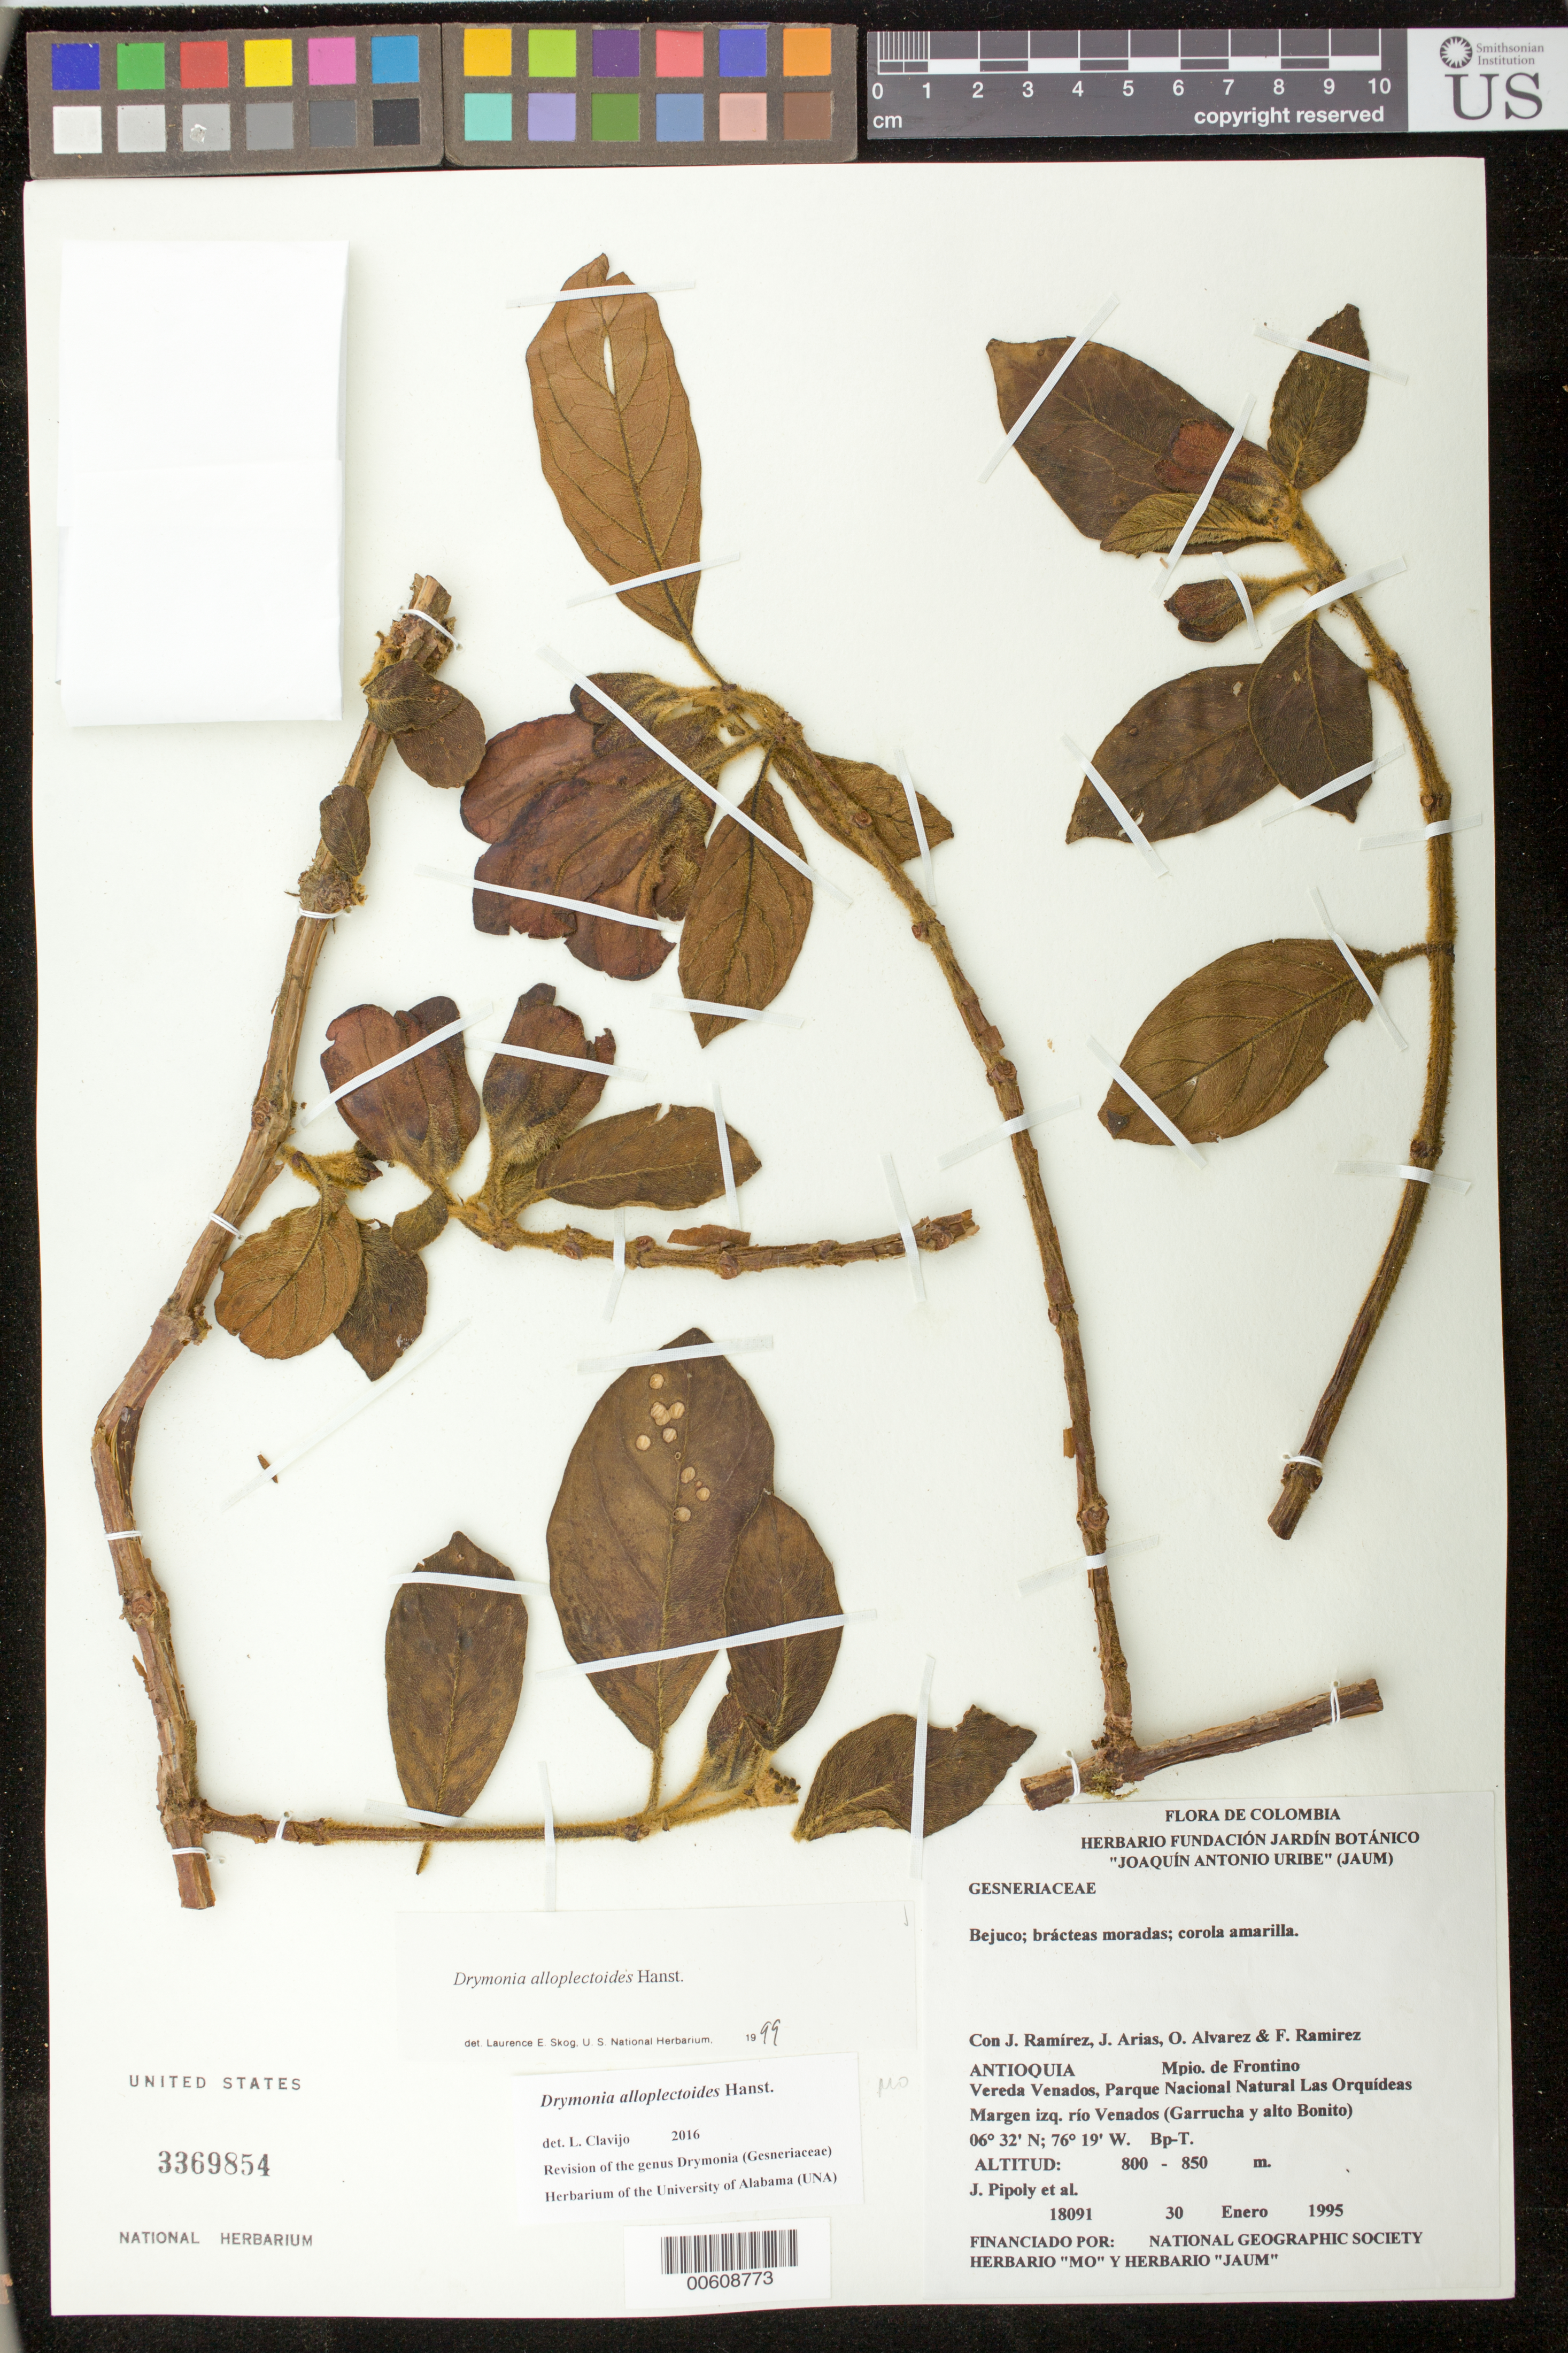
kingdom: Plantae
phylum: Tracheophyta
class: Magnoliopsida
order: Lamiales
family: Gesneriaceae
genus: Drymonia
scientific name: Drymonia alloplectoides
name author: Hanst.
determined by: Skog, Laurence E.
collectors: J. J. Pipoly, J. Ramírez, J. Arias, O. Alverez & F. Ramirez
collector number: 18091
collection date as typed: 30 Jan 1995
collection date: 1995-01-30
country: Colombia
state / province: Antioquia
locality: Mpio. de Frontino, Vereda Venados, Parque Nacional Natural Las Orquídeas, margen izq. río Venados (Garrucha y alto Bonito)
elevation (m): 800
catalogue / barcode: US 3369854